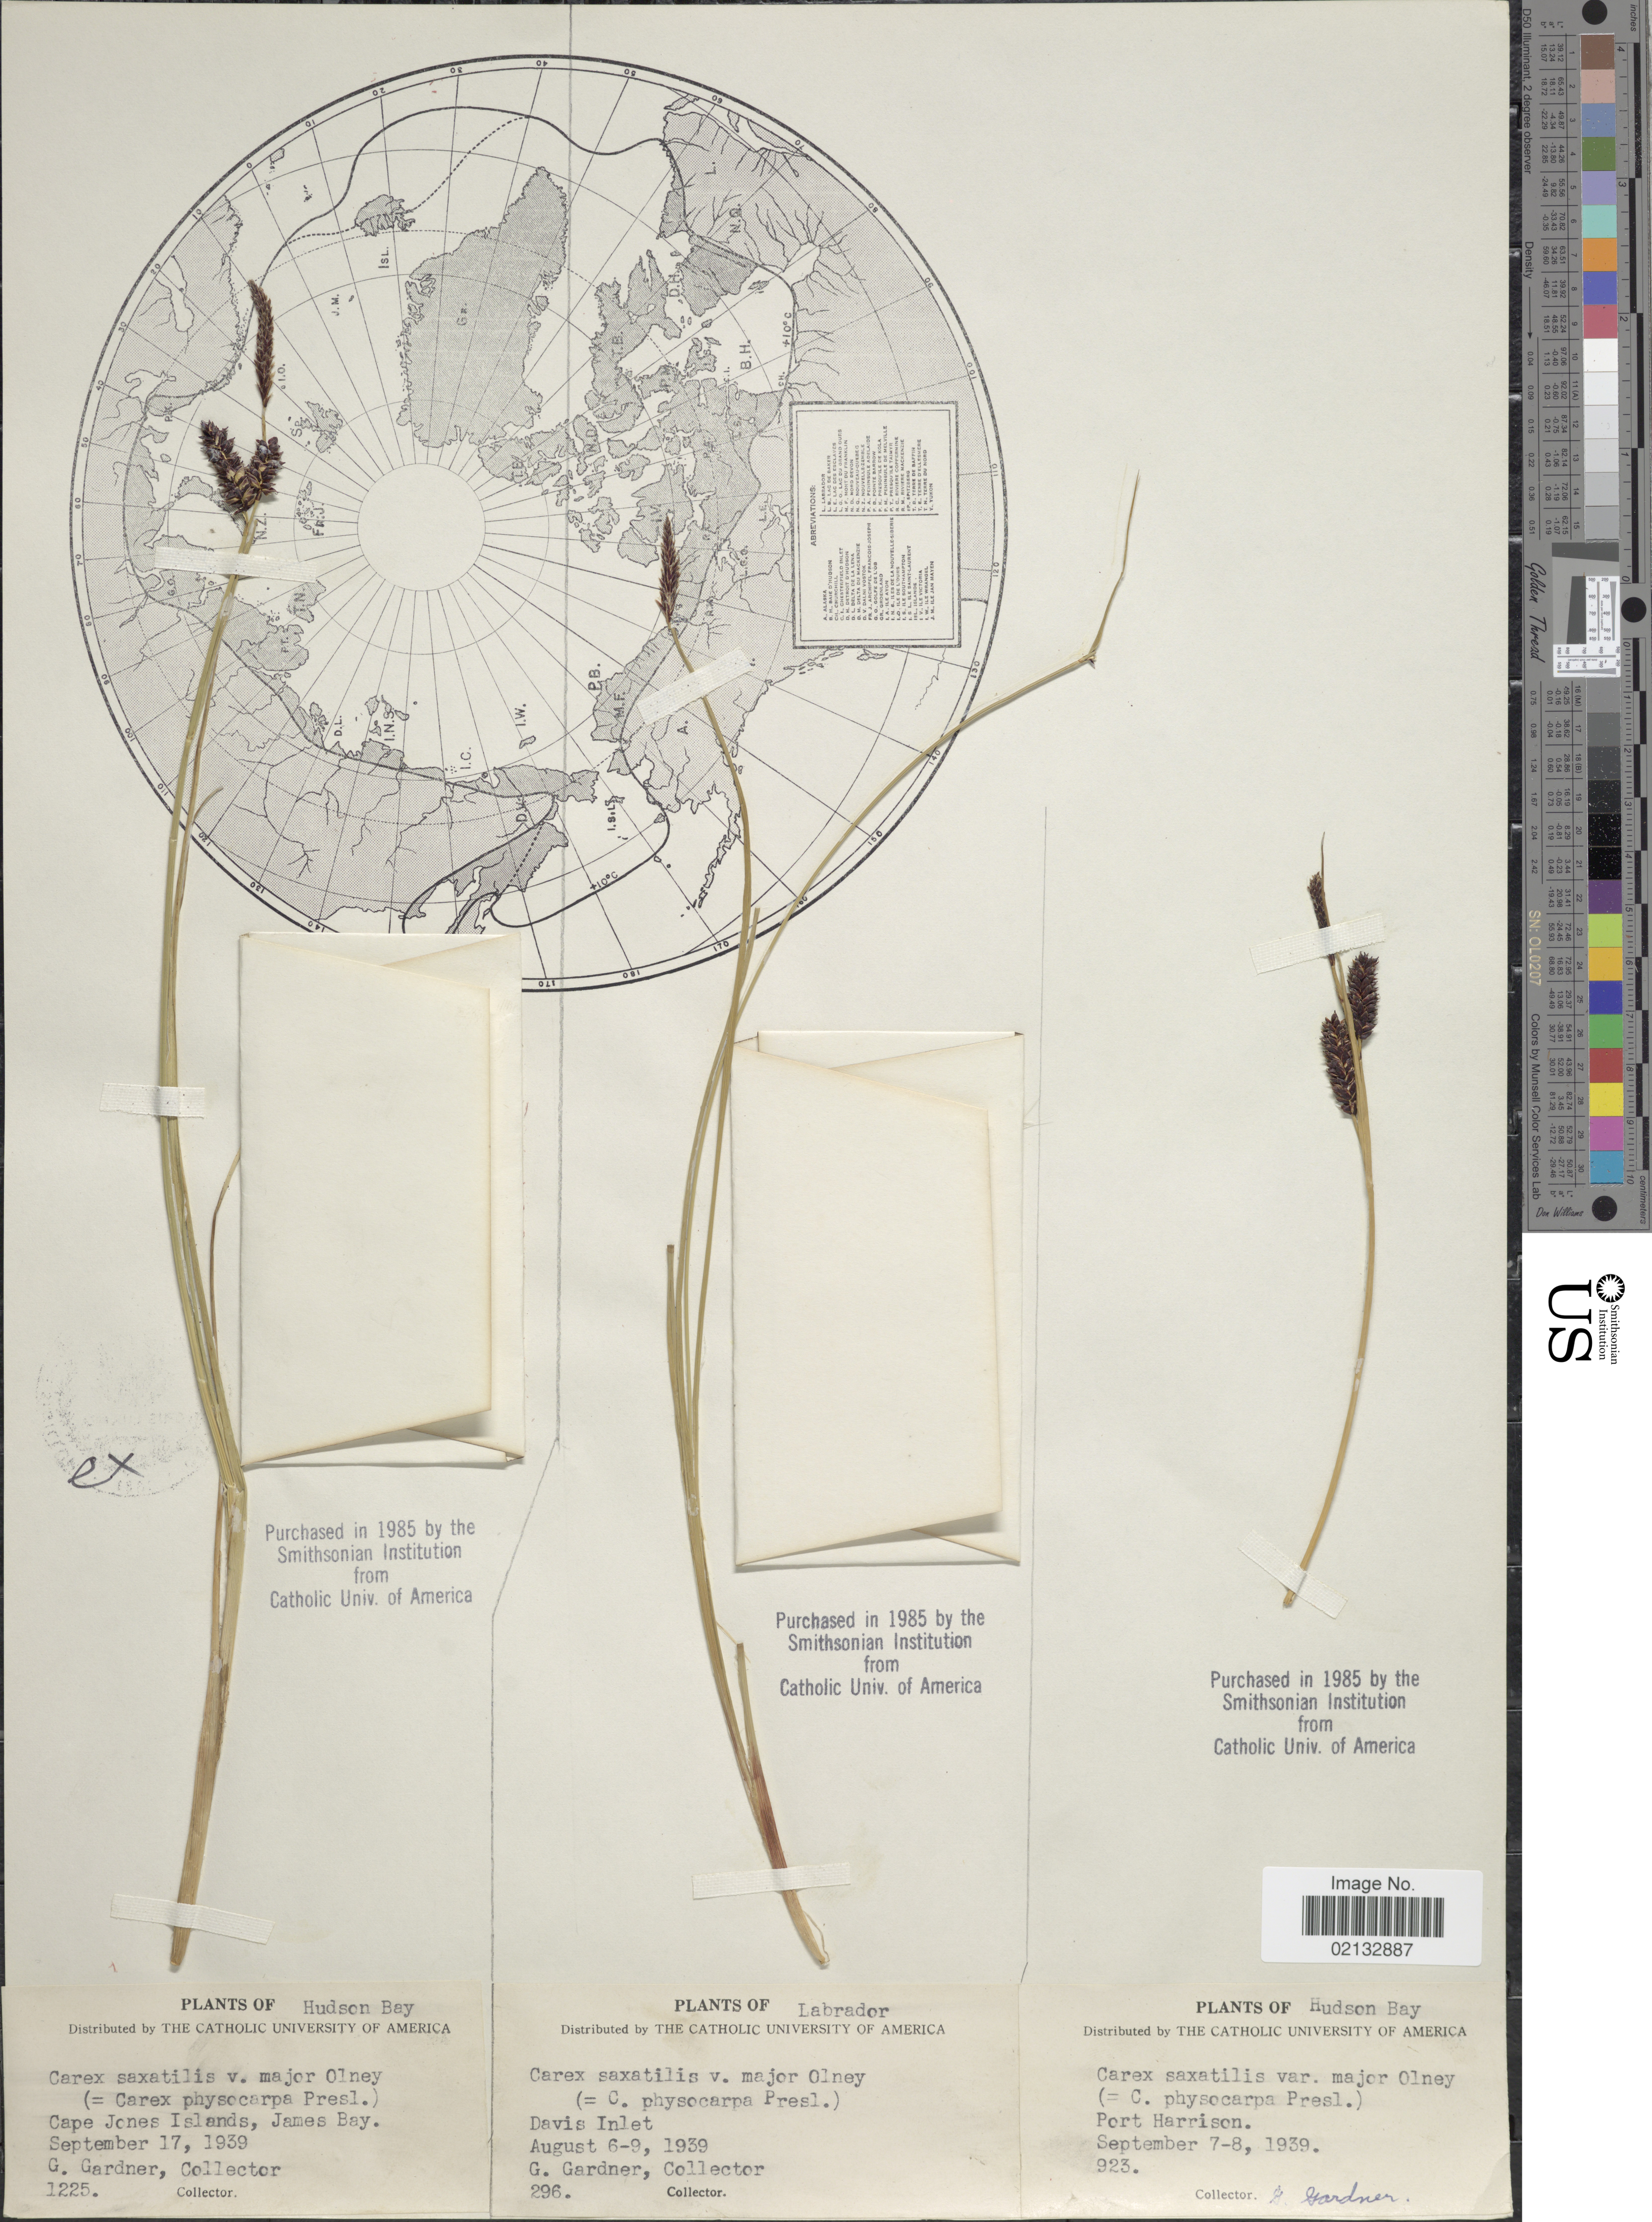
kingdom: Plantae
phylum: Tracheophyta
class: Liliopsida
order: Poales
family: Cyperaceae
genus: Carex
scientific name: Carex saxatilis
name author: L.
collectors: G. Gardner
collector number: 1225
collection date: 1939-09-17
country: Canada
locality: Hudson Bay. Cape Jones Islands, James Bay